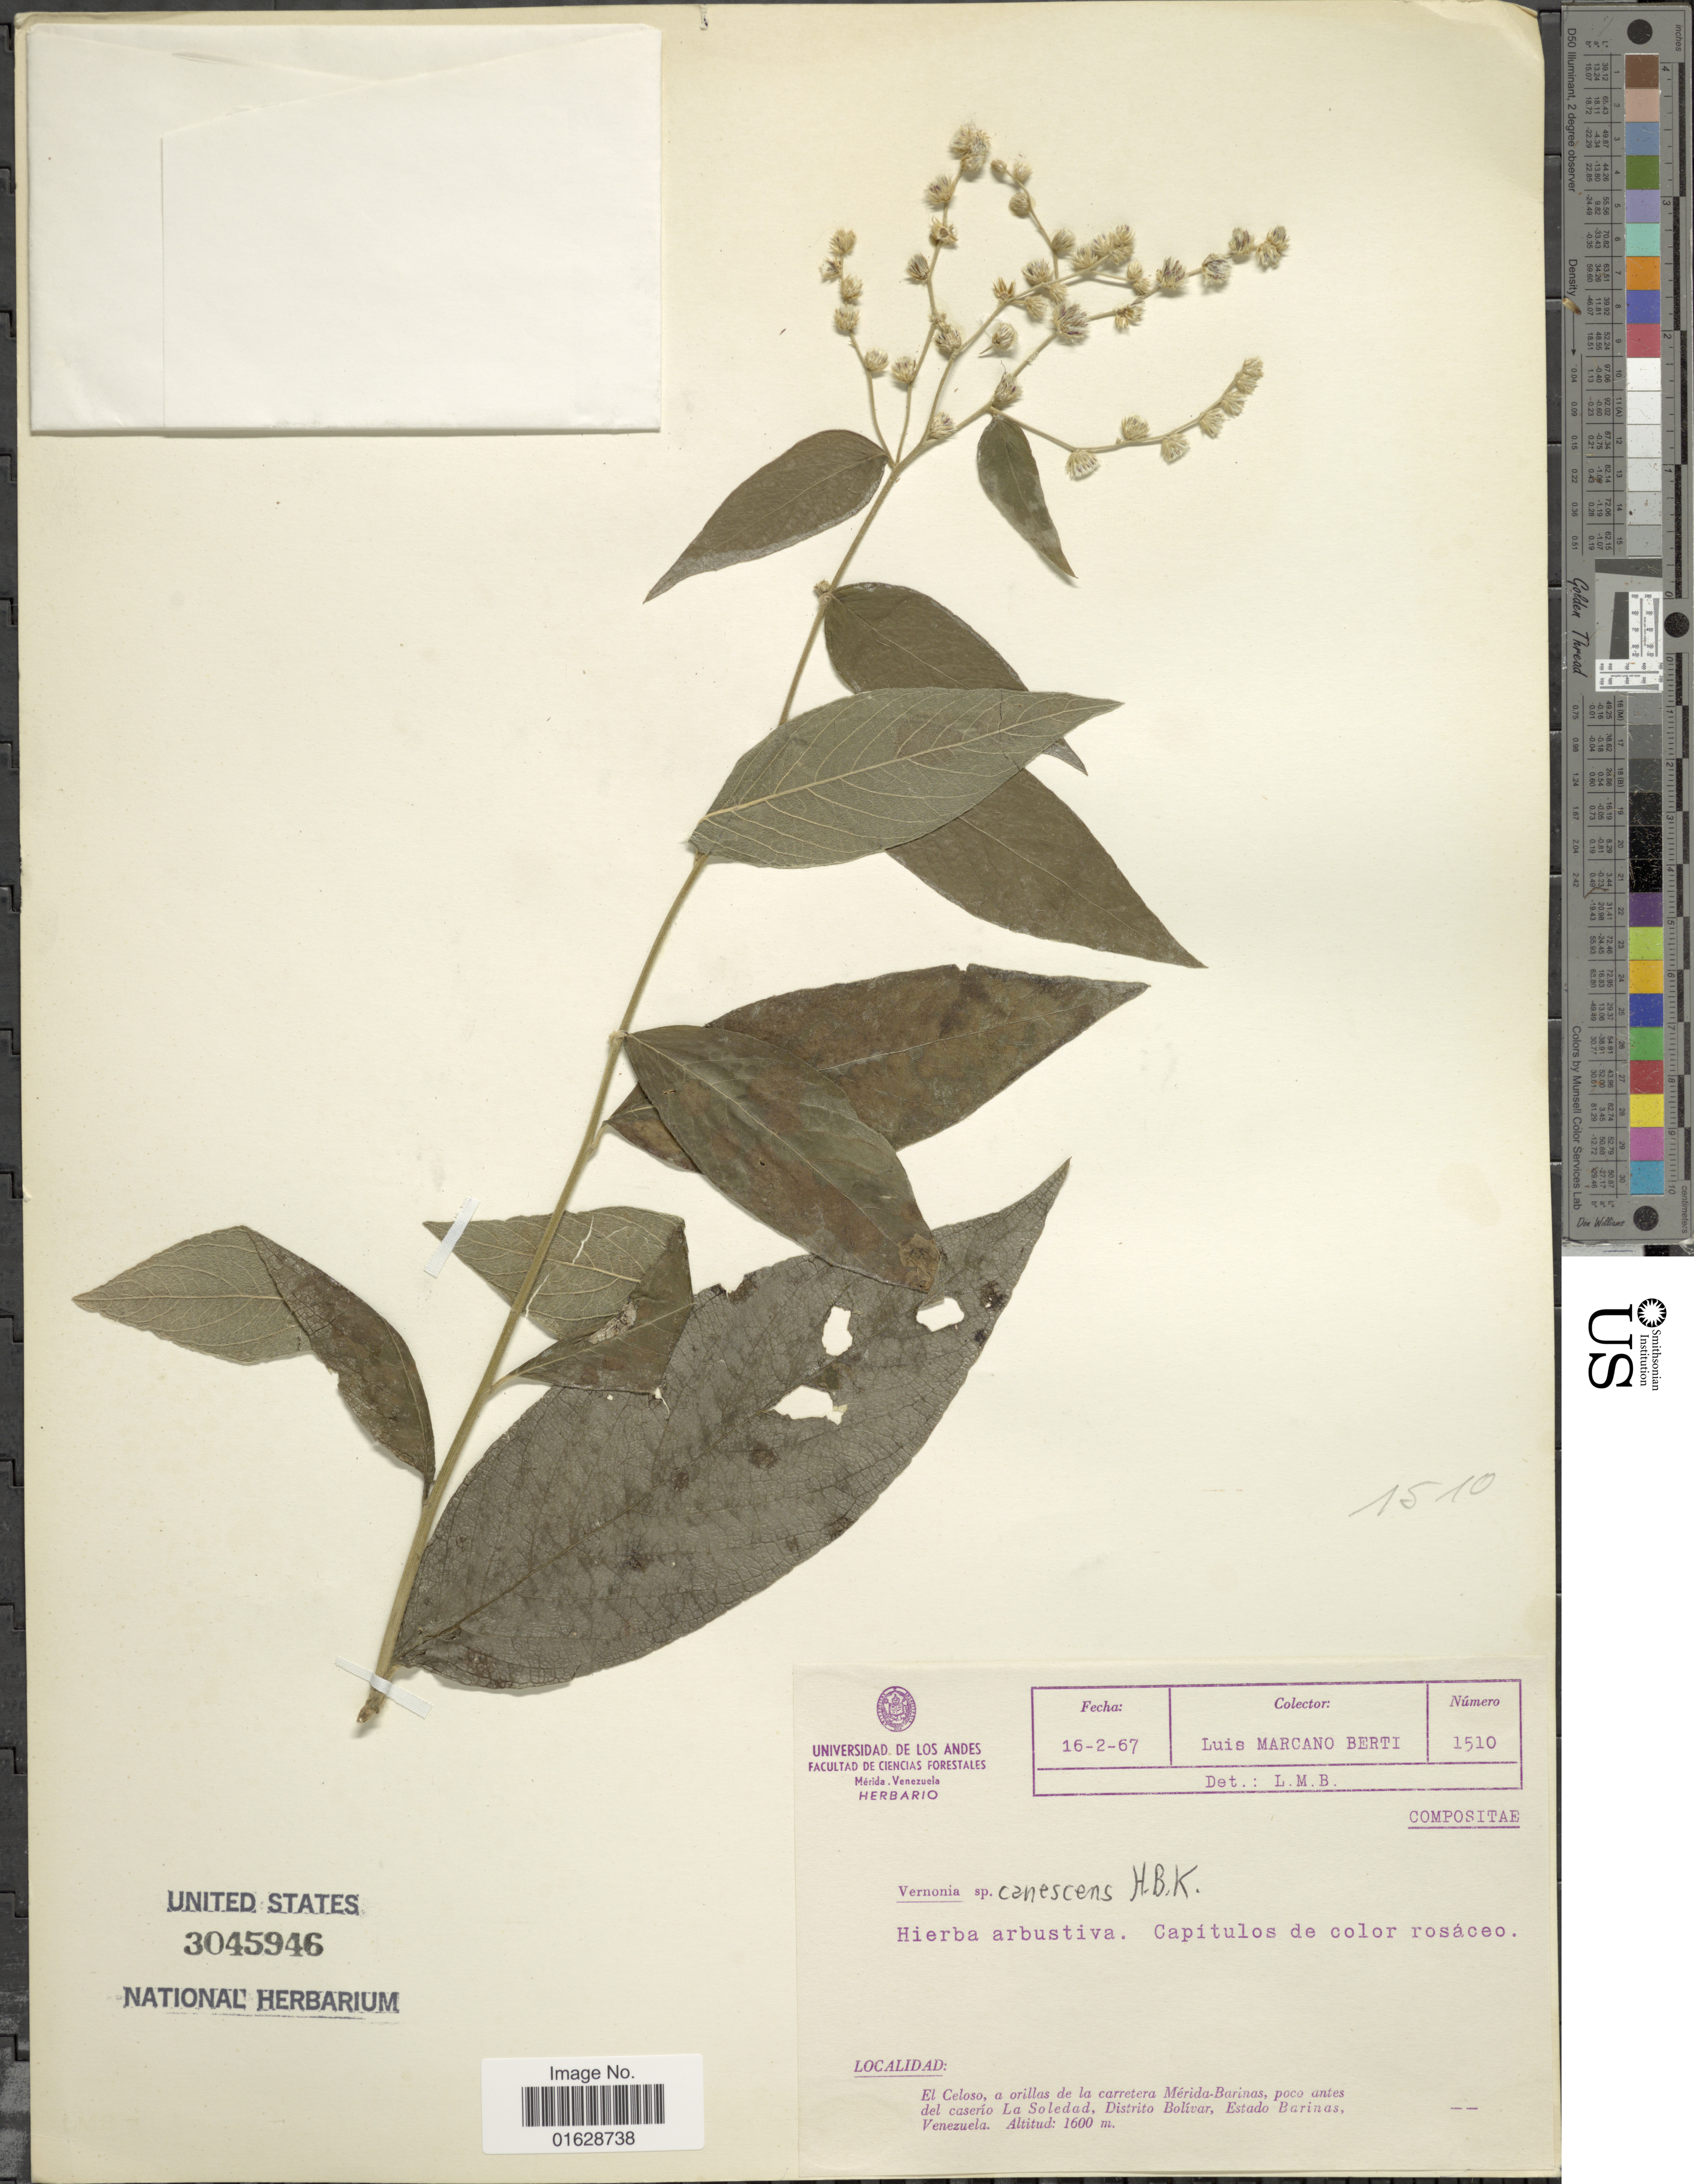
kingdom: Plantae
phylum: Tracheophyta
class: Magnoliopsida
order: Asterales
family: Asteraceae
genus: Lepidaploa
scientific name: Lepidaploa canescens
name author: (Kunth) H. Rob.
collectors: L. Marcano-Berti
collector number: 1510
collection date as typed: Transcribed d/m/y: 16/2/67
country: Venezuela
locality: El Celoso, a orillas de la carretera Merida-Barinas, poco antes del caserio La Soledad, Distrito Bolivar, Estado Barinas, Venezuela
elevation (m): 1600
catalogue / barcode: US 3045946